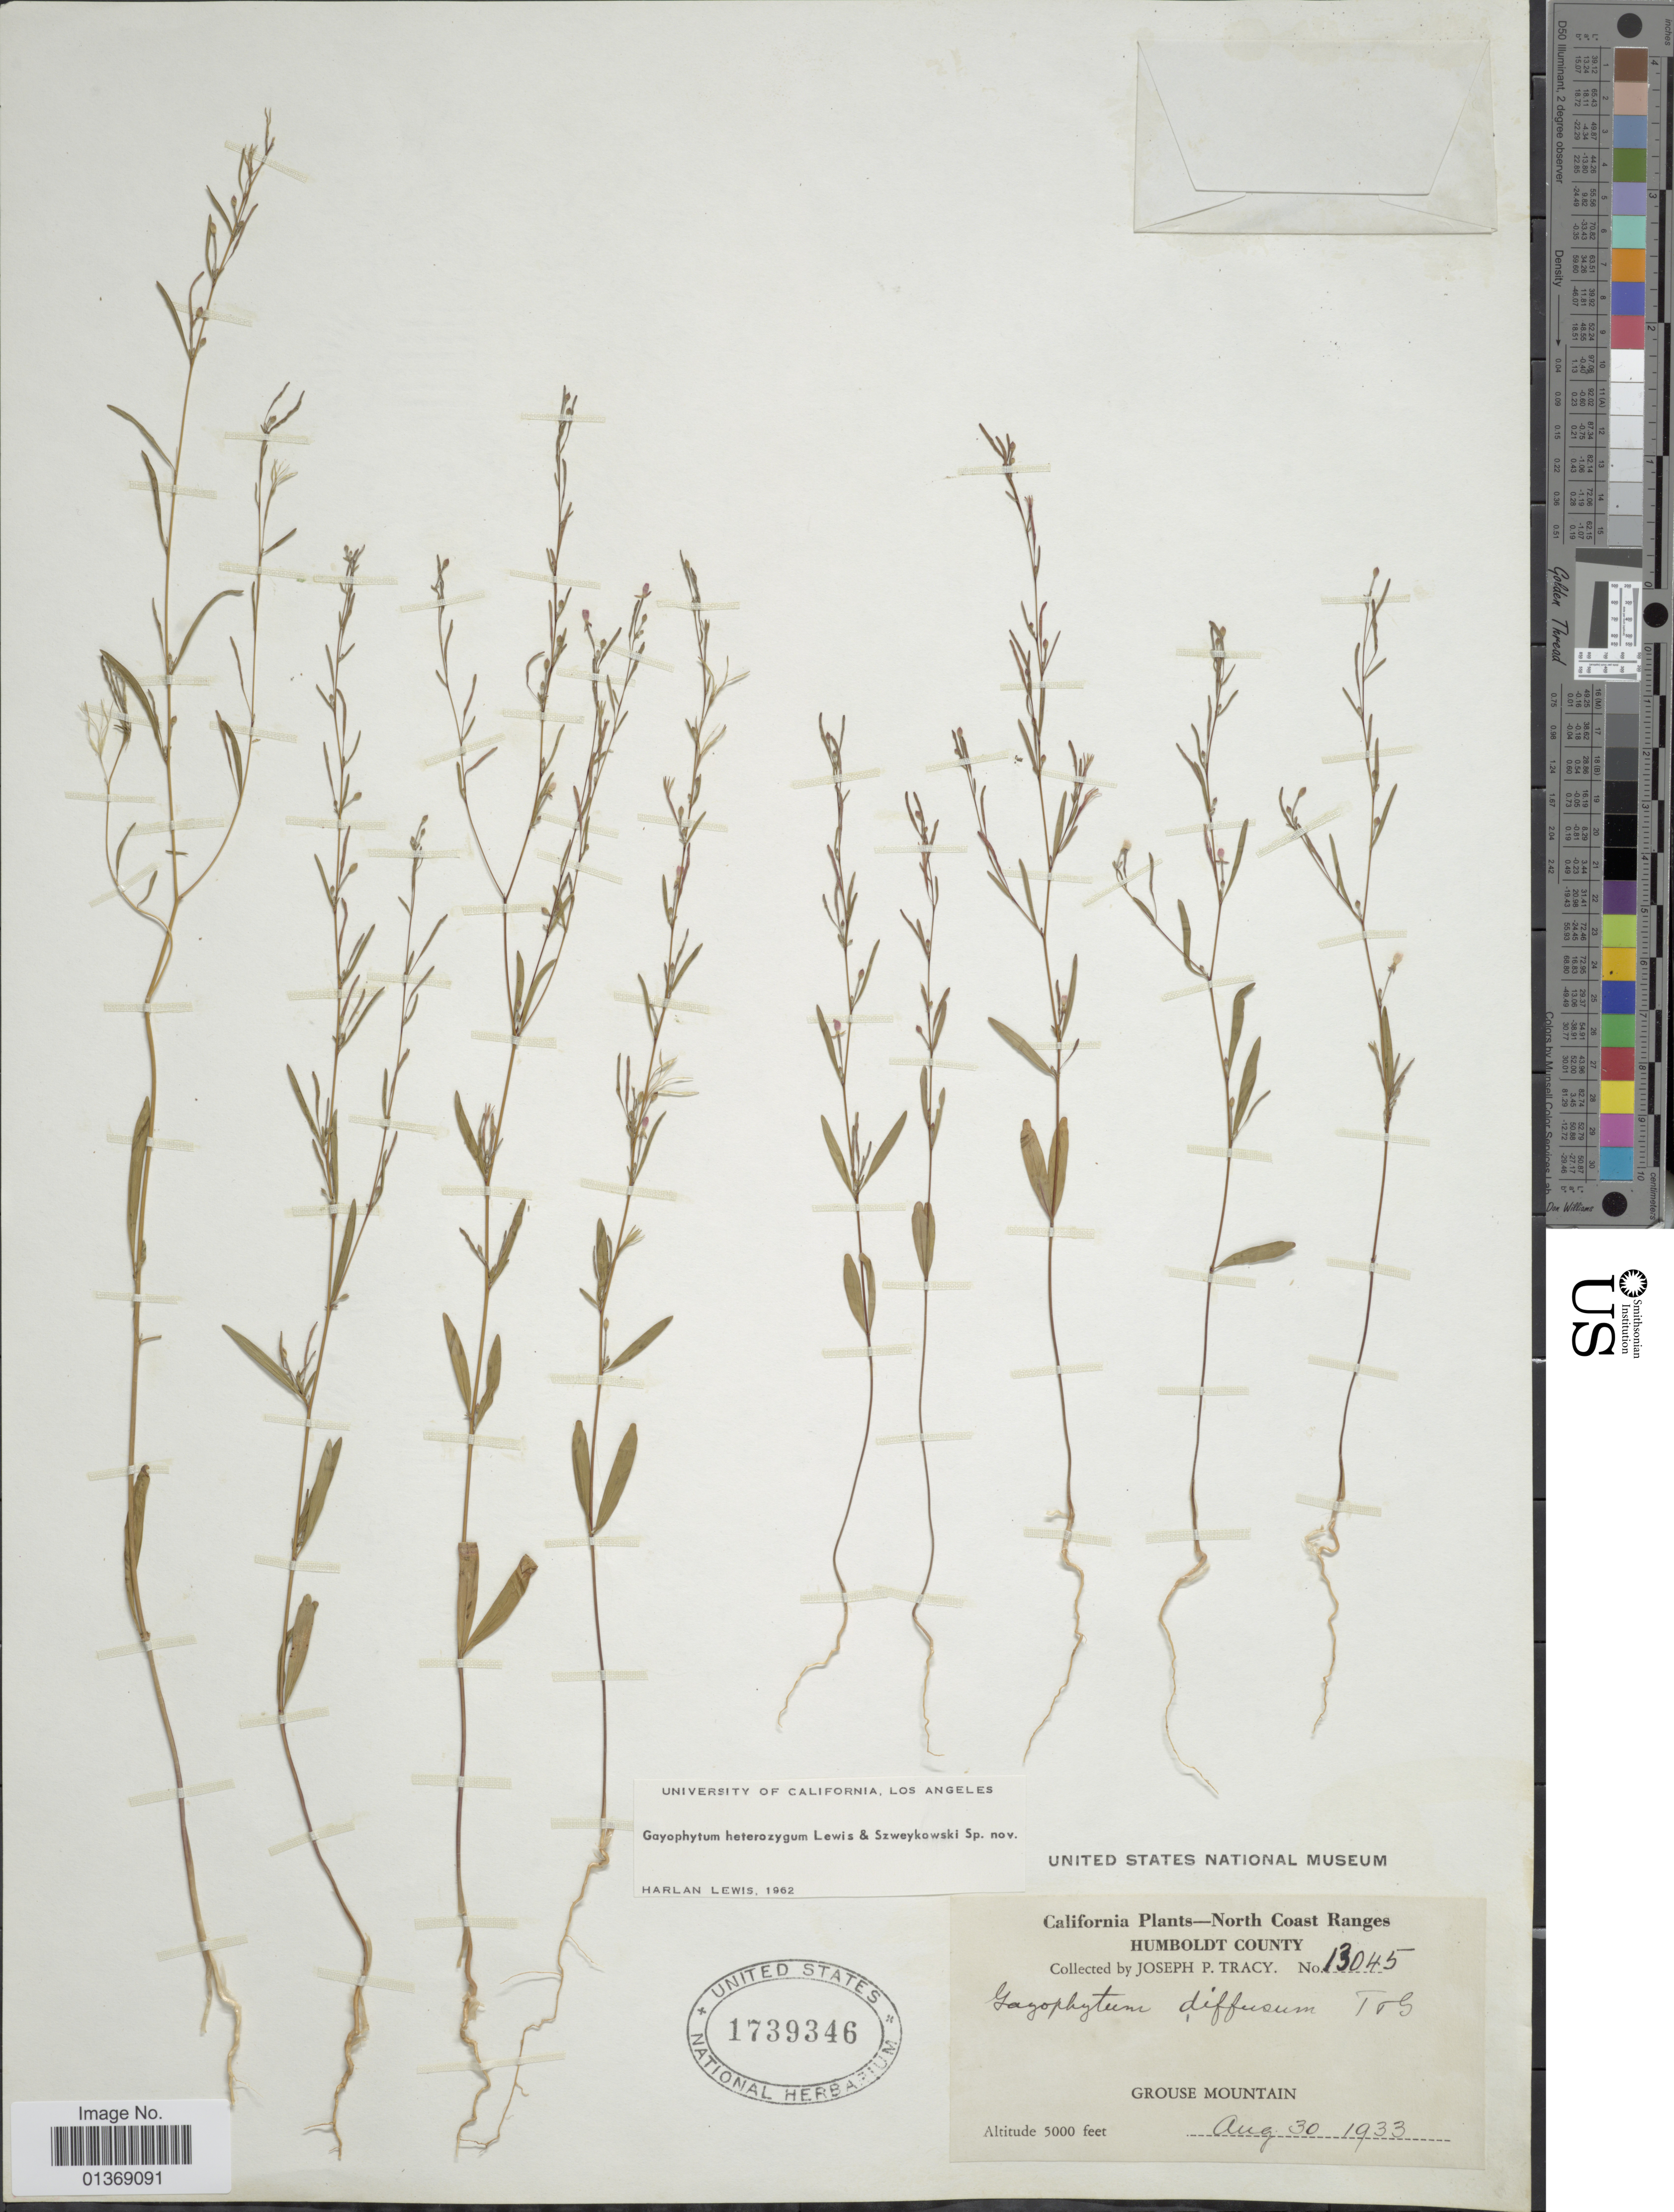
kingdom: Plantae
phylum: Tracheophyta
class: Magnoliopsida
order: Myrtales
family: Onagraceae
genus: Gayophytum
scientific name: Gayophytum heterozygum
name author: F. H. Lewis & Szweyk.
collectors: J. Tracy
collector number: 13045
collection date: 1933-08-30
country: United States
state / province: California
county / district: Humboldt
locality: North Coast Ranges, Humboldt County, Grouse Mountain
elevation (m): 1524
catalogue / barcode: US 1739346